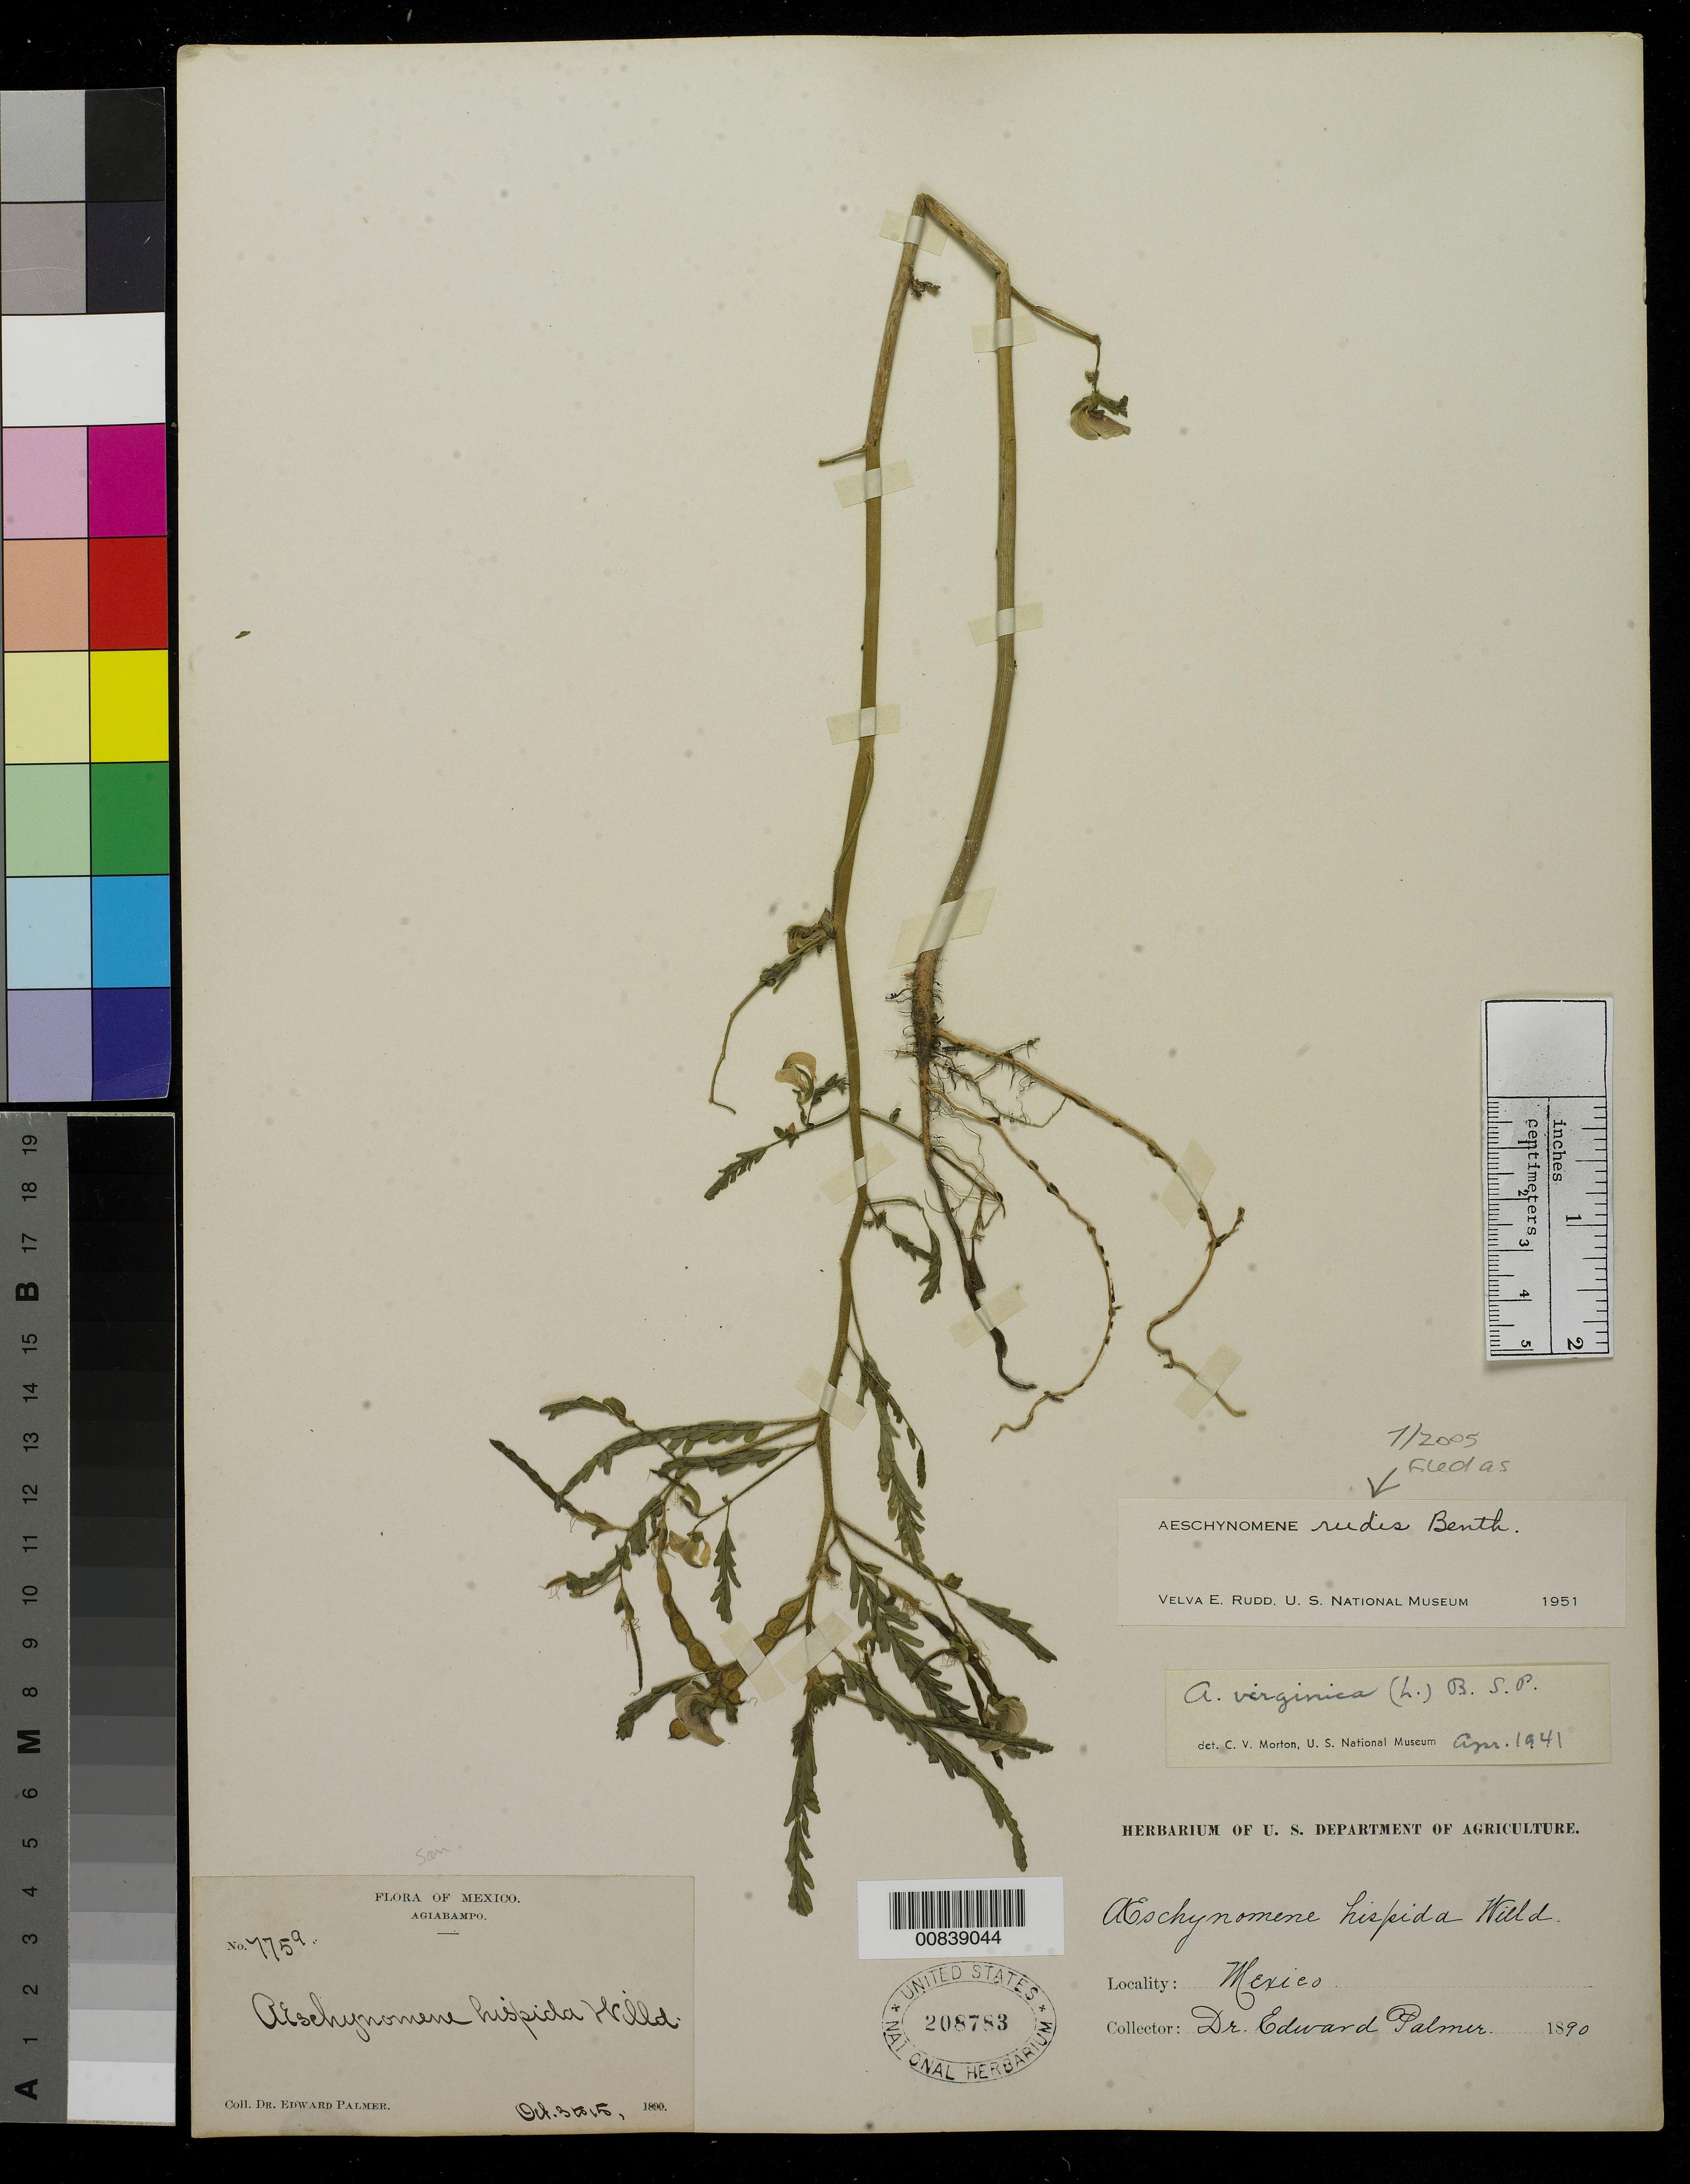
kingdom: Plantae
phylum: Tracheophyta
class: Magnoliopsida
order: Fabales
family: Fabaceae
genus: Aeschynomene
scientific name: Aeschynomene rudis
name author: Benth.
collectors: E. Palmer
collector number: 779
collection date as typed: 03 Oct 1890 to 15 Oct 1890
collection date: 1890-10-03/1890-10-15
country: Mexico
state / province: Sonora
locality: Agiabampo, Sonora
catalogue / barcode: US 208783